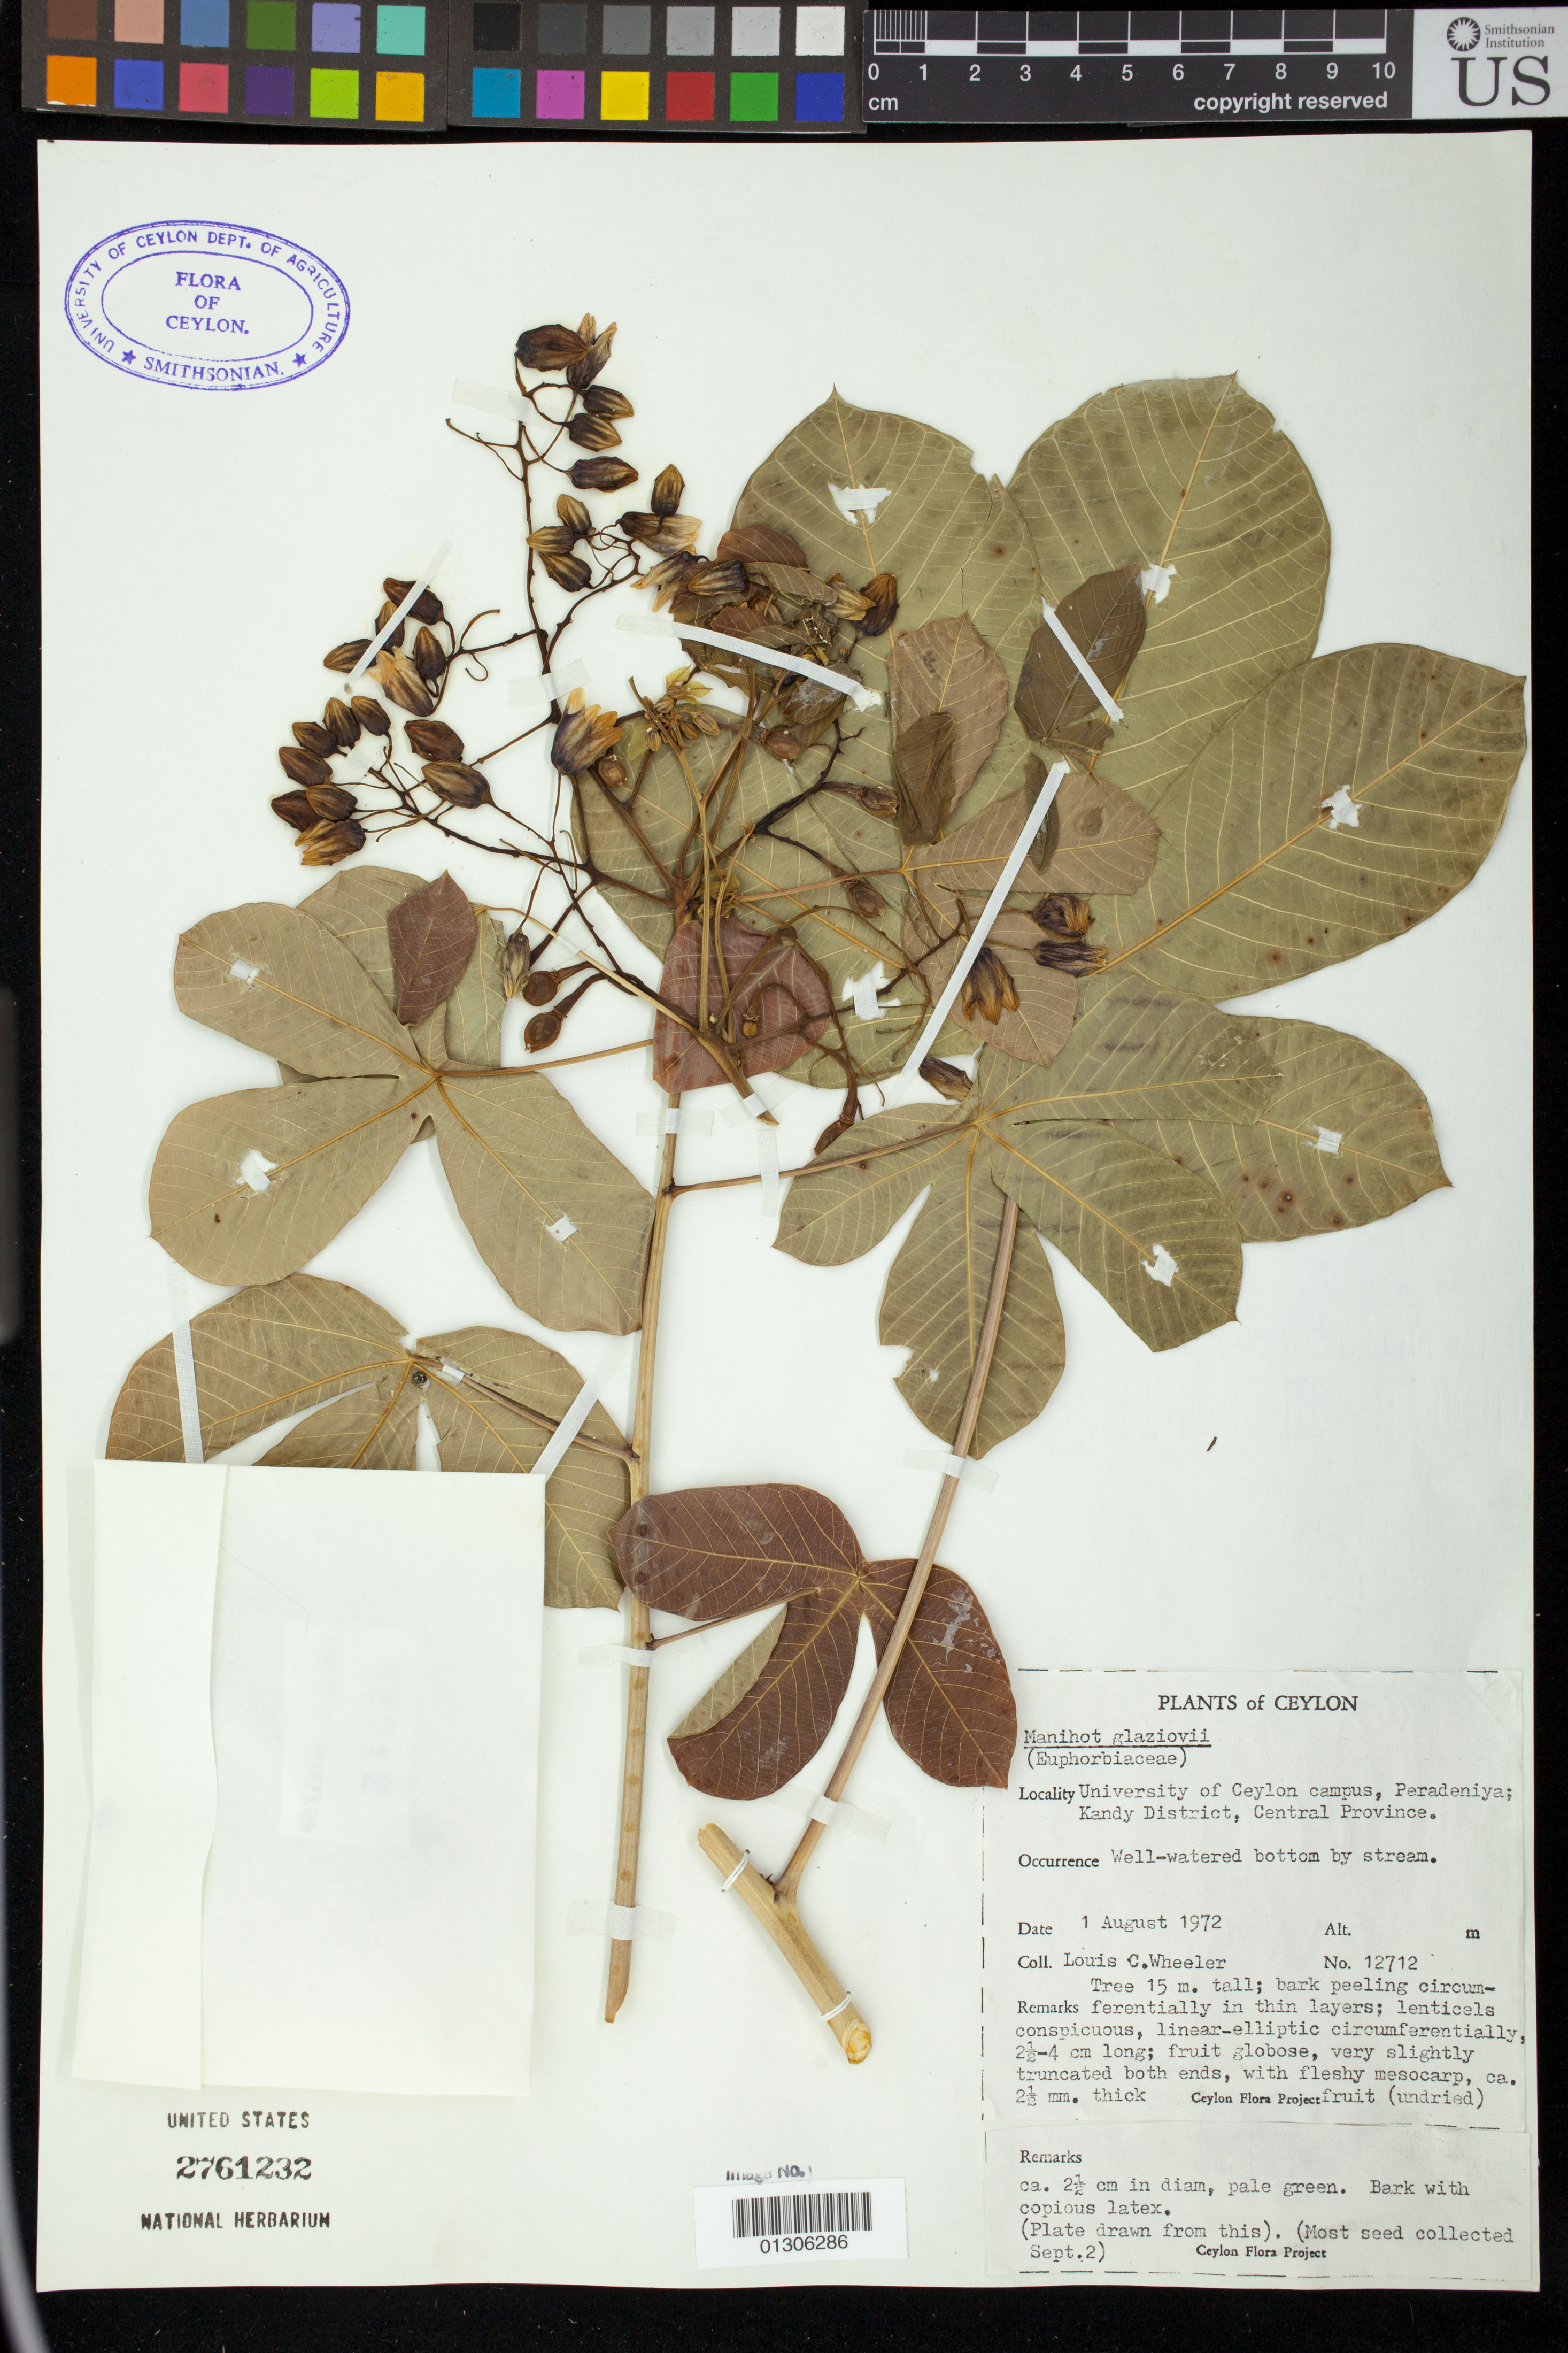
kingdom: Plantae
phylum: Tracheophyta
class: Magnoliopsida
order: Malpighiales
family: Euphorbiaceae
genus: Manihot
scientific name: Manihot glaziovii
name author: Müll. Arg.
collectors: L. C. Wheeler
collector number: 12712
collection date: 1972-01-08,1972-09-02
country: Sri Lanka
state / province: Central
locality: University of Ceylon campus, Peradeniya, Kandy District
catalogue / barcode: US 2761232